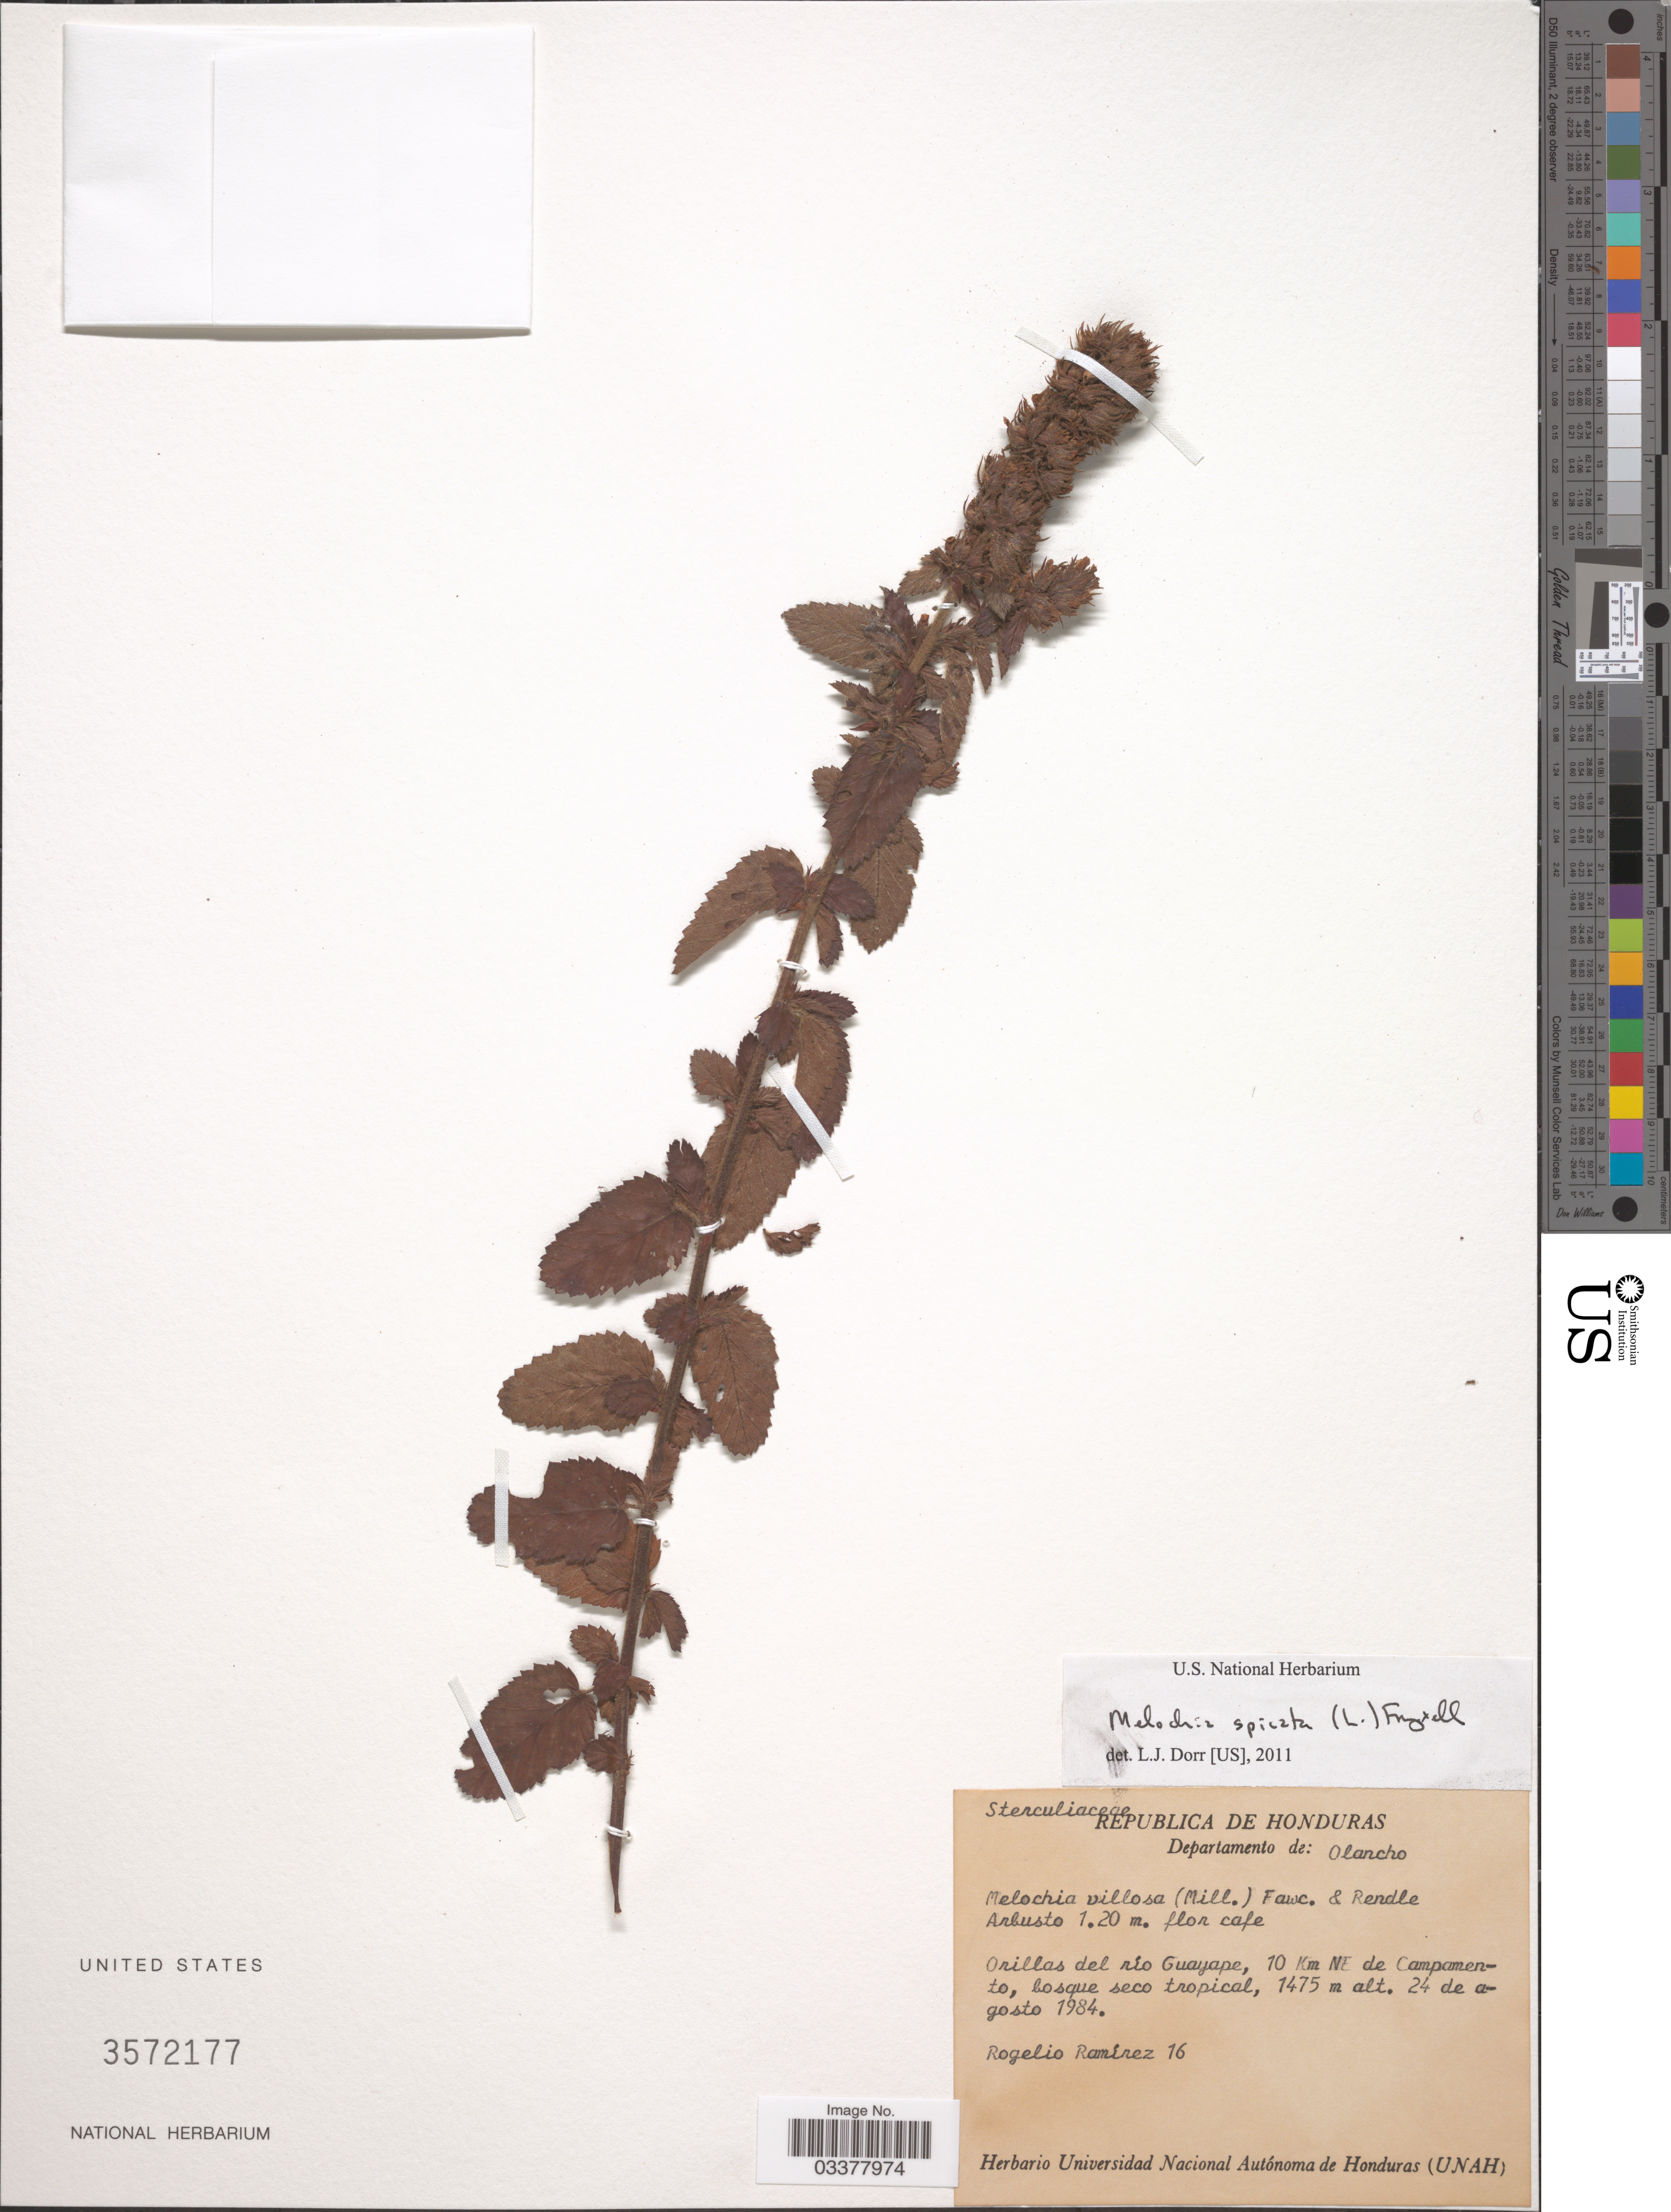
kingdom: Plantae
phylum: Tracheophyta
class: Magnoliopsida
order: Malvales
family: Malvaceae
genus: Melochia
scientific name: Melochia spicata var. spicata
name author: (L.) Fryxell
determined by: Dorr, L. J., (BOT), Smithsonian Institution - National Museum of Natural History (UNITED STATES)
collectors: R. Raminez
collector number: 16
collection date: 1984-08-24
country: Honduras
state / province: Olancho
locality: Departamento de: Olancho. Orillas del rio Guayape, 10 Km NE de Campamento, bosque seco tropical.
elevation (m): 1475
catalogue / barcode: US 3572177